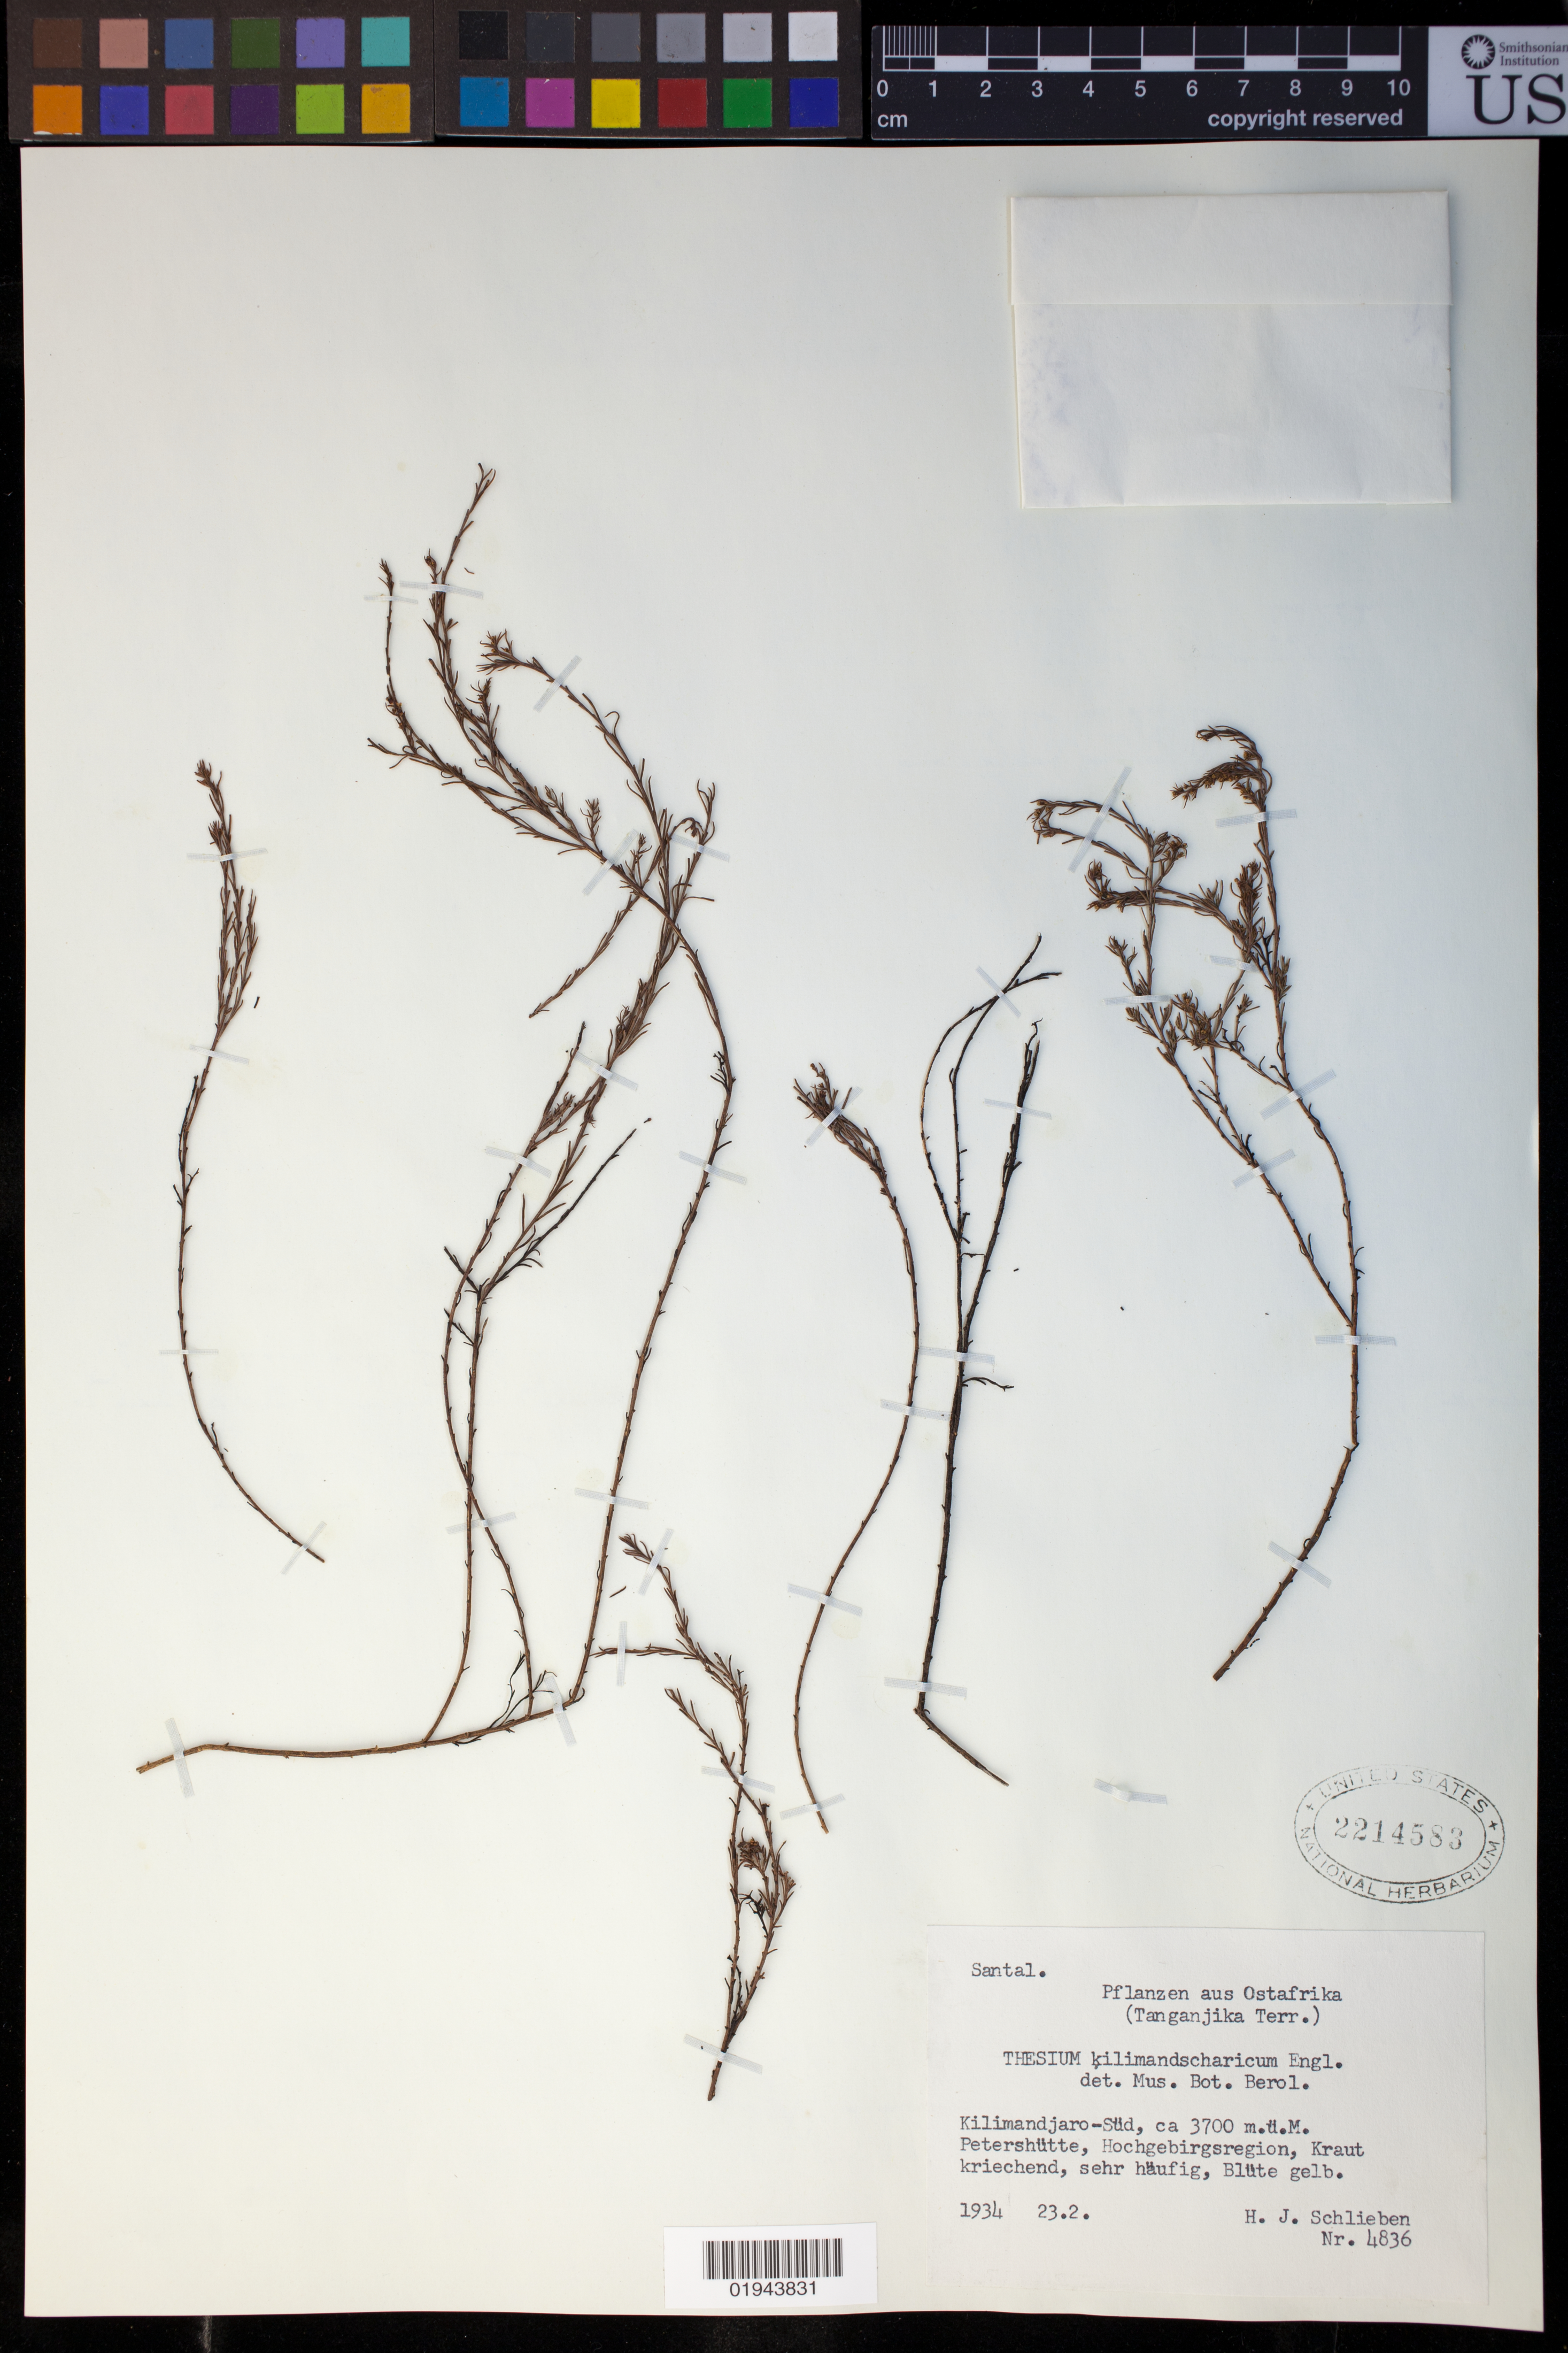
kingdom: Plantae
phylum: Tracheophyta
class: Magnoliopsida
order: Santalales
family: Thesiaceae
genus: Thesium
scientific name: Thesium kilimandscharicum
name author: Engl.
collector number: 4836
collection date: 1934-02-23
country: Tanzania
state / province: Kilimanjaro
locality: Kilimanjaro-Sud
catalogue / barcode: US 2214583